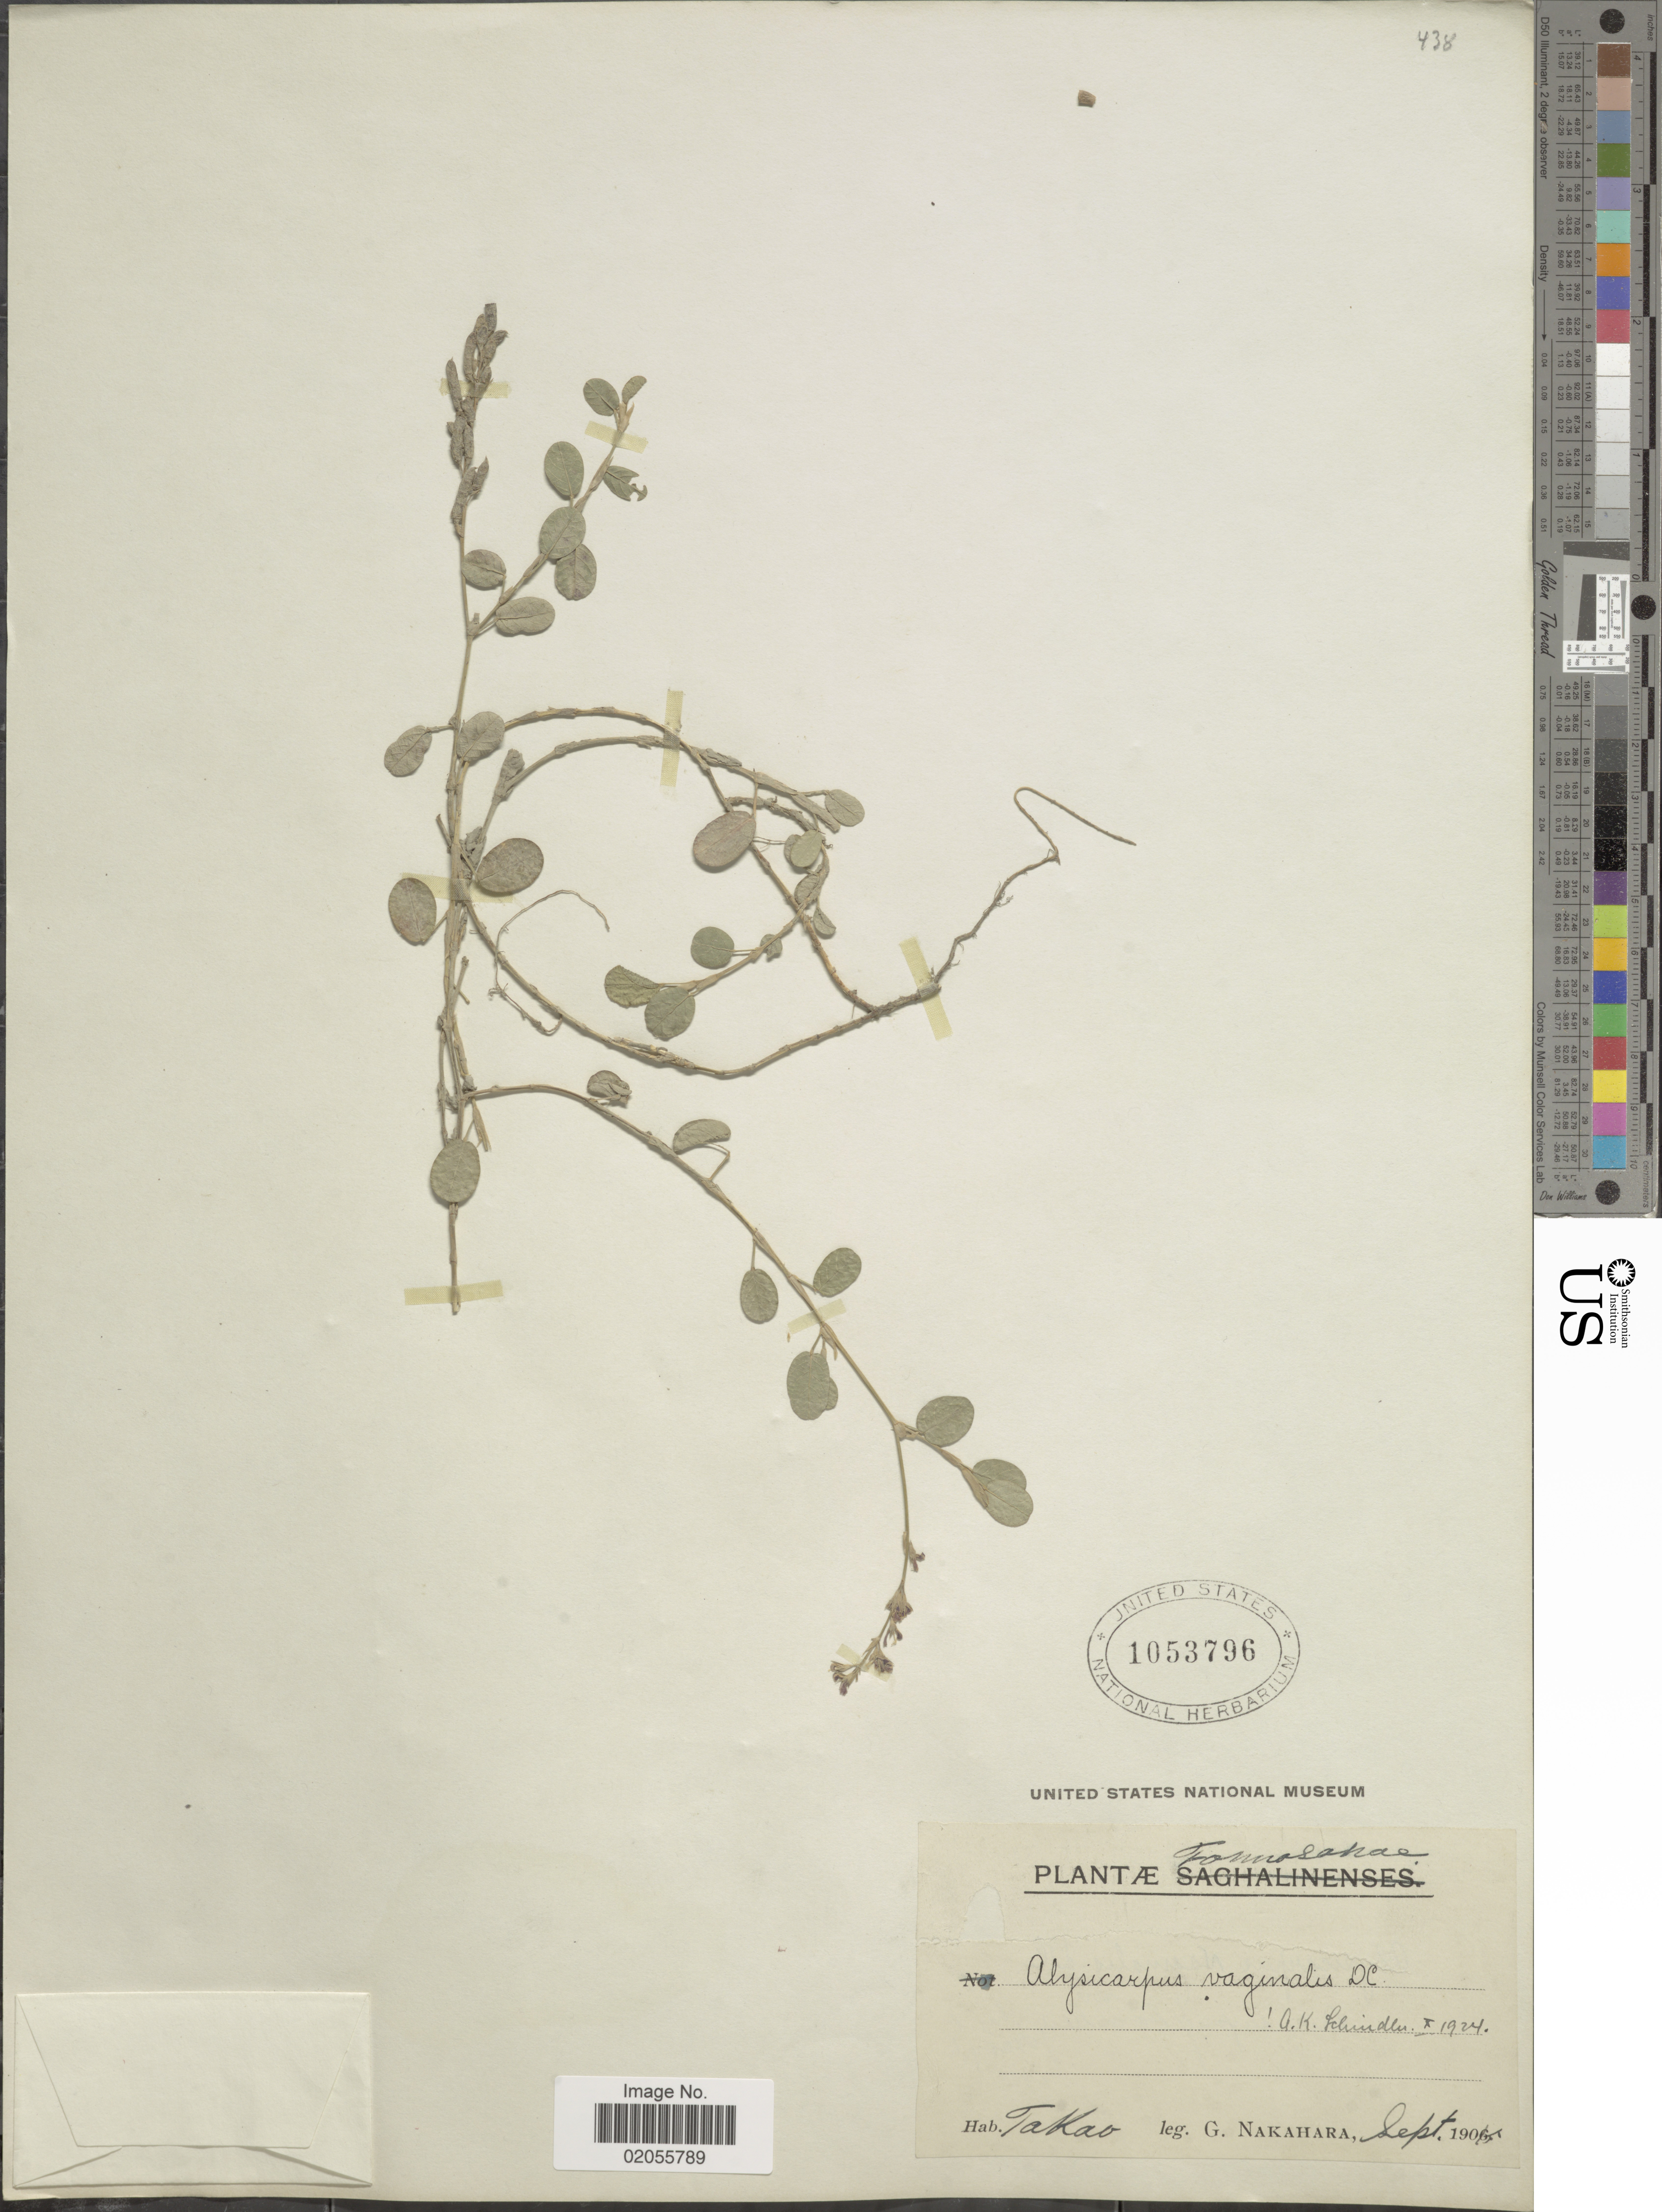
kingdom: Plantae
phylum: Tracheophyta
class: Magnoliopsida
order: Fabales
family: Fabaceae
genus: Alysicarpus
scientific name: Alysicarpus vaginalis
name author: (L.) DC.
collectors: G. Nakahara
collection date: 1905-09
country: Taiwan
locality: Formosanae, Takao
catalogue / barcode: US 1053796